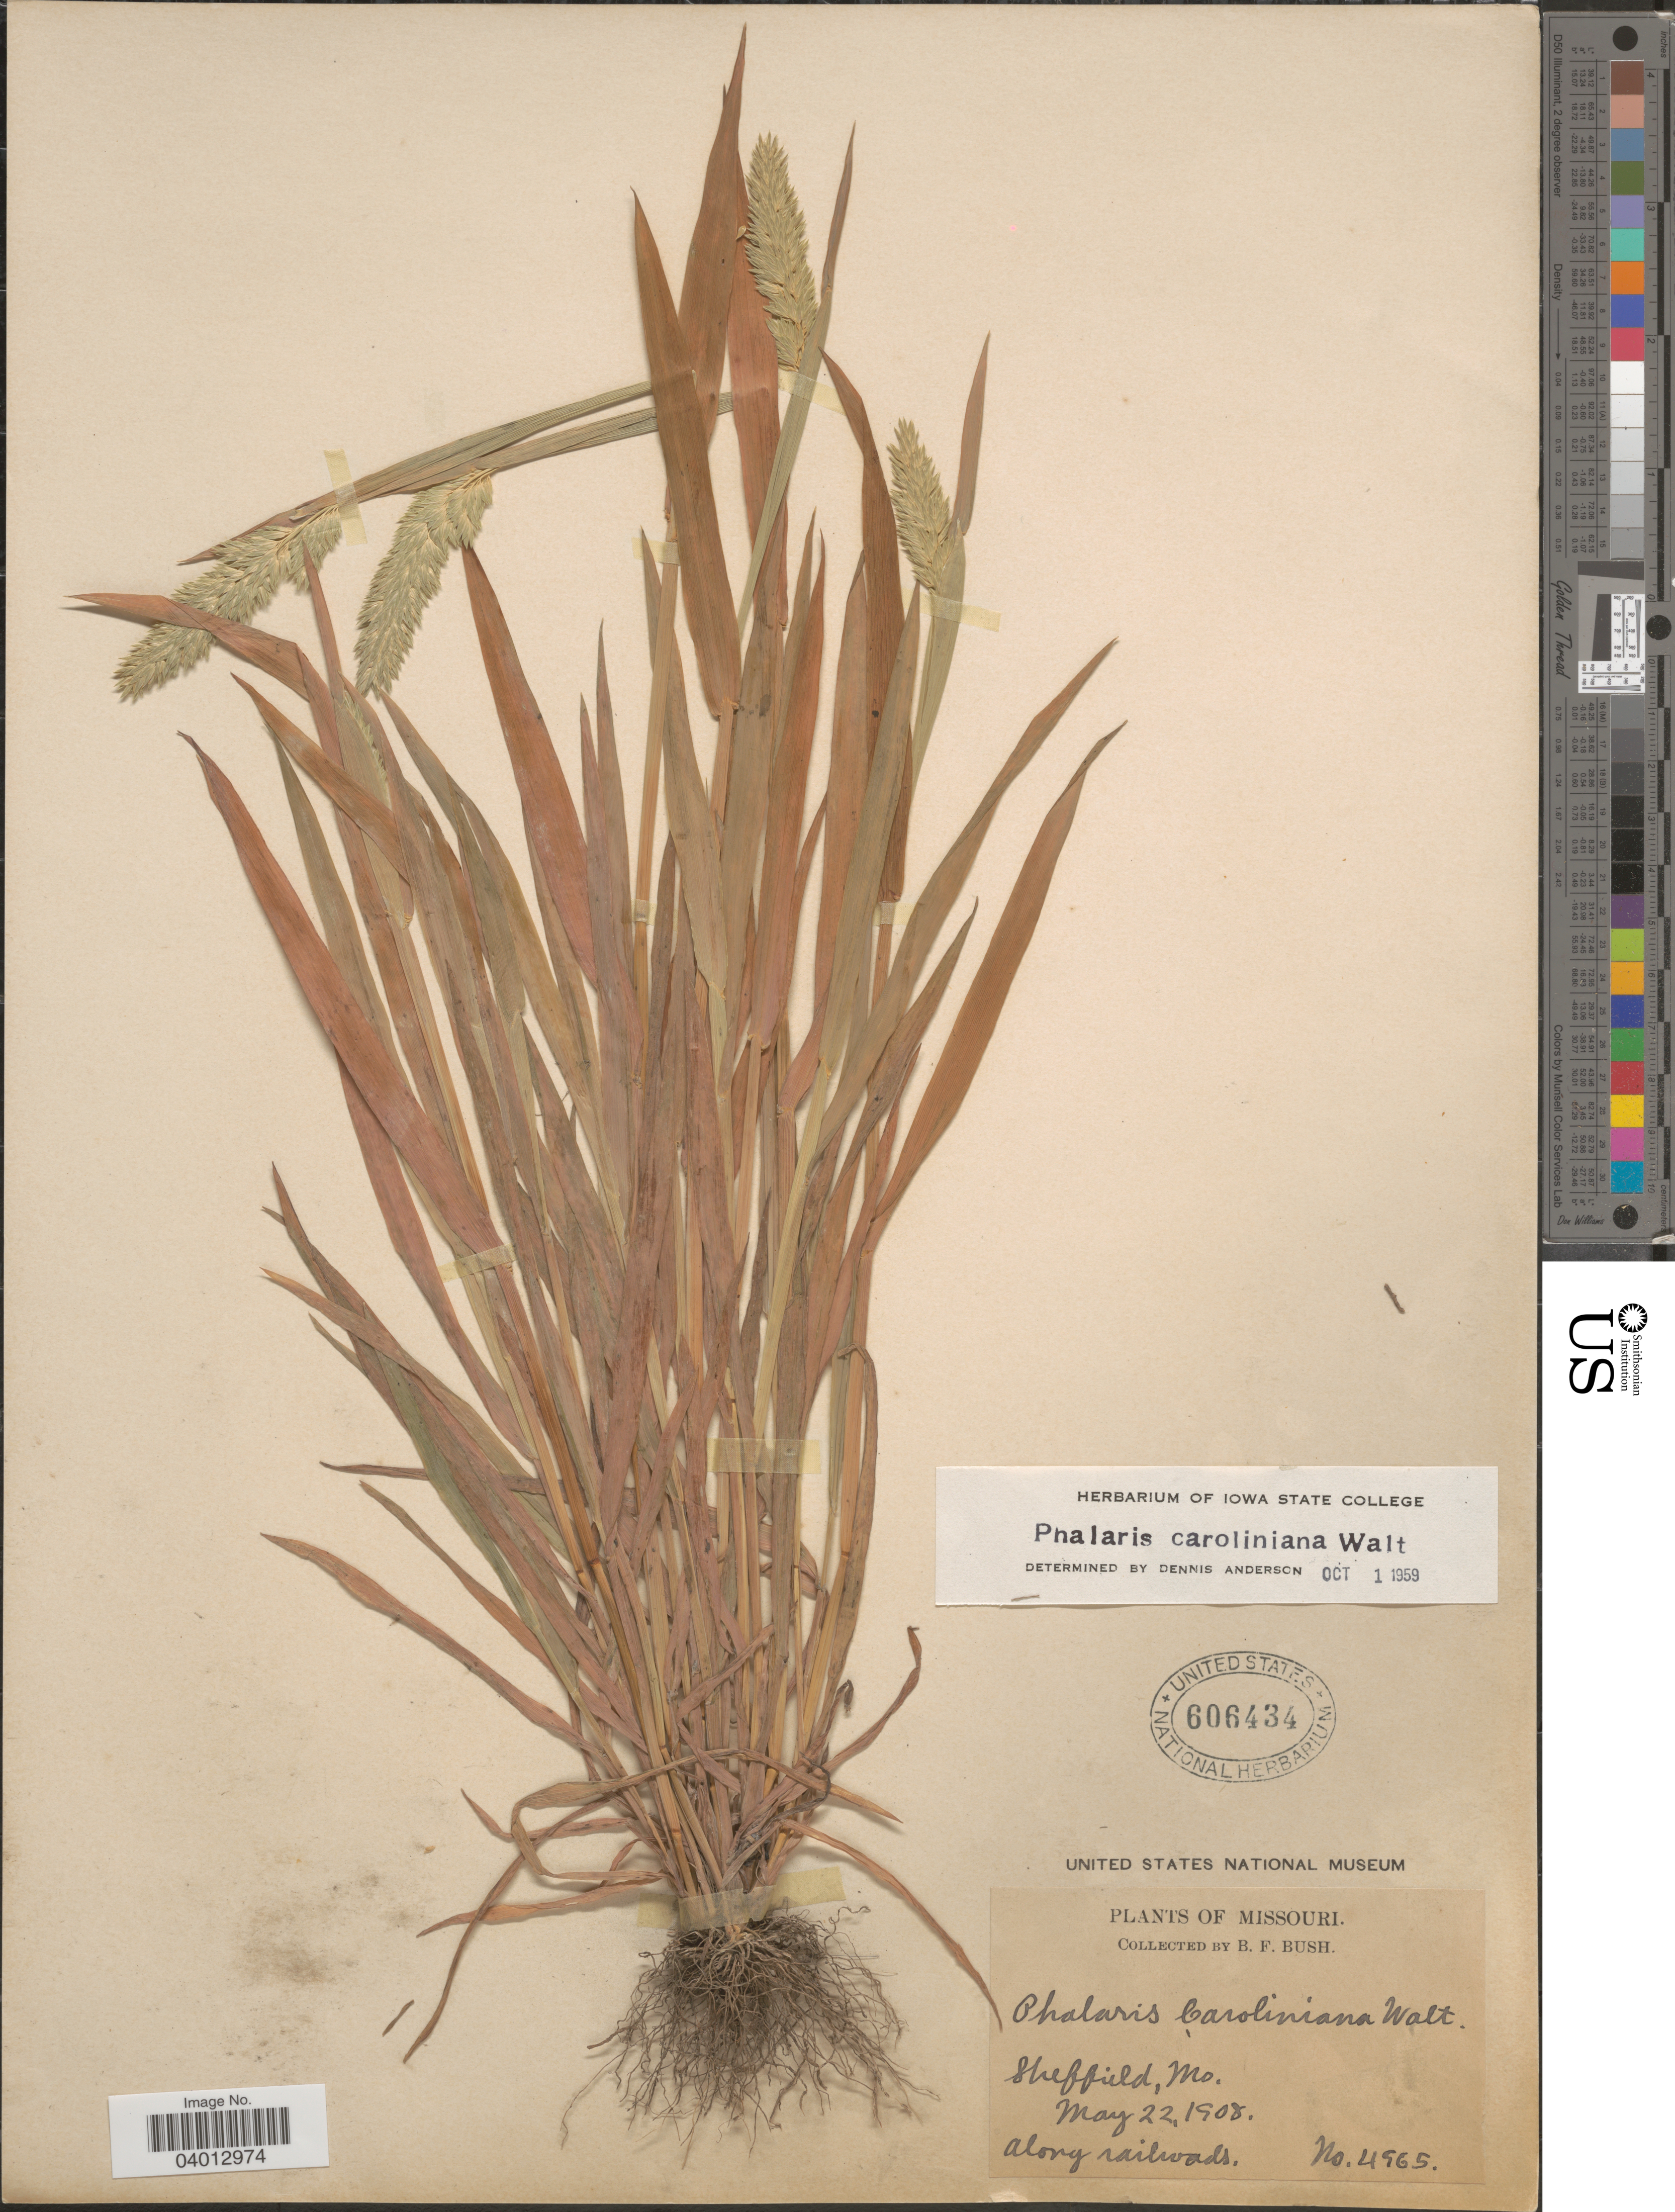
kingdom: Plantae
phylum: Tracheophyta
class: Liliopsida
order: Poales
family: Poaceae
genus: Phalaris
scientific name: Phalaris caroliniana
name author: Walter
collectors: B. F. Bush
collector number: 4965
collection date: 1908-05-22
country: United States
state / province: Missouri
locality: Sheffield, along railroads.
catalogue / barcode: US 606434